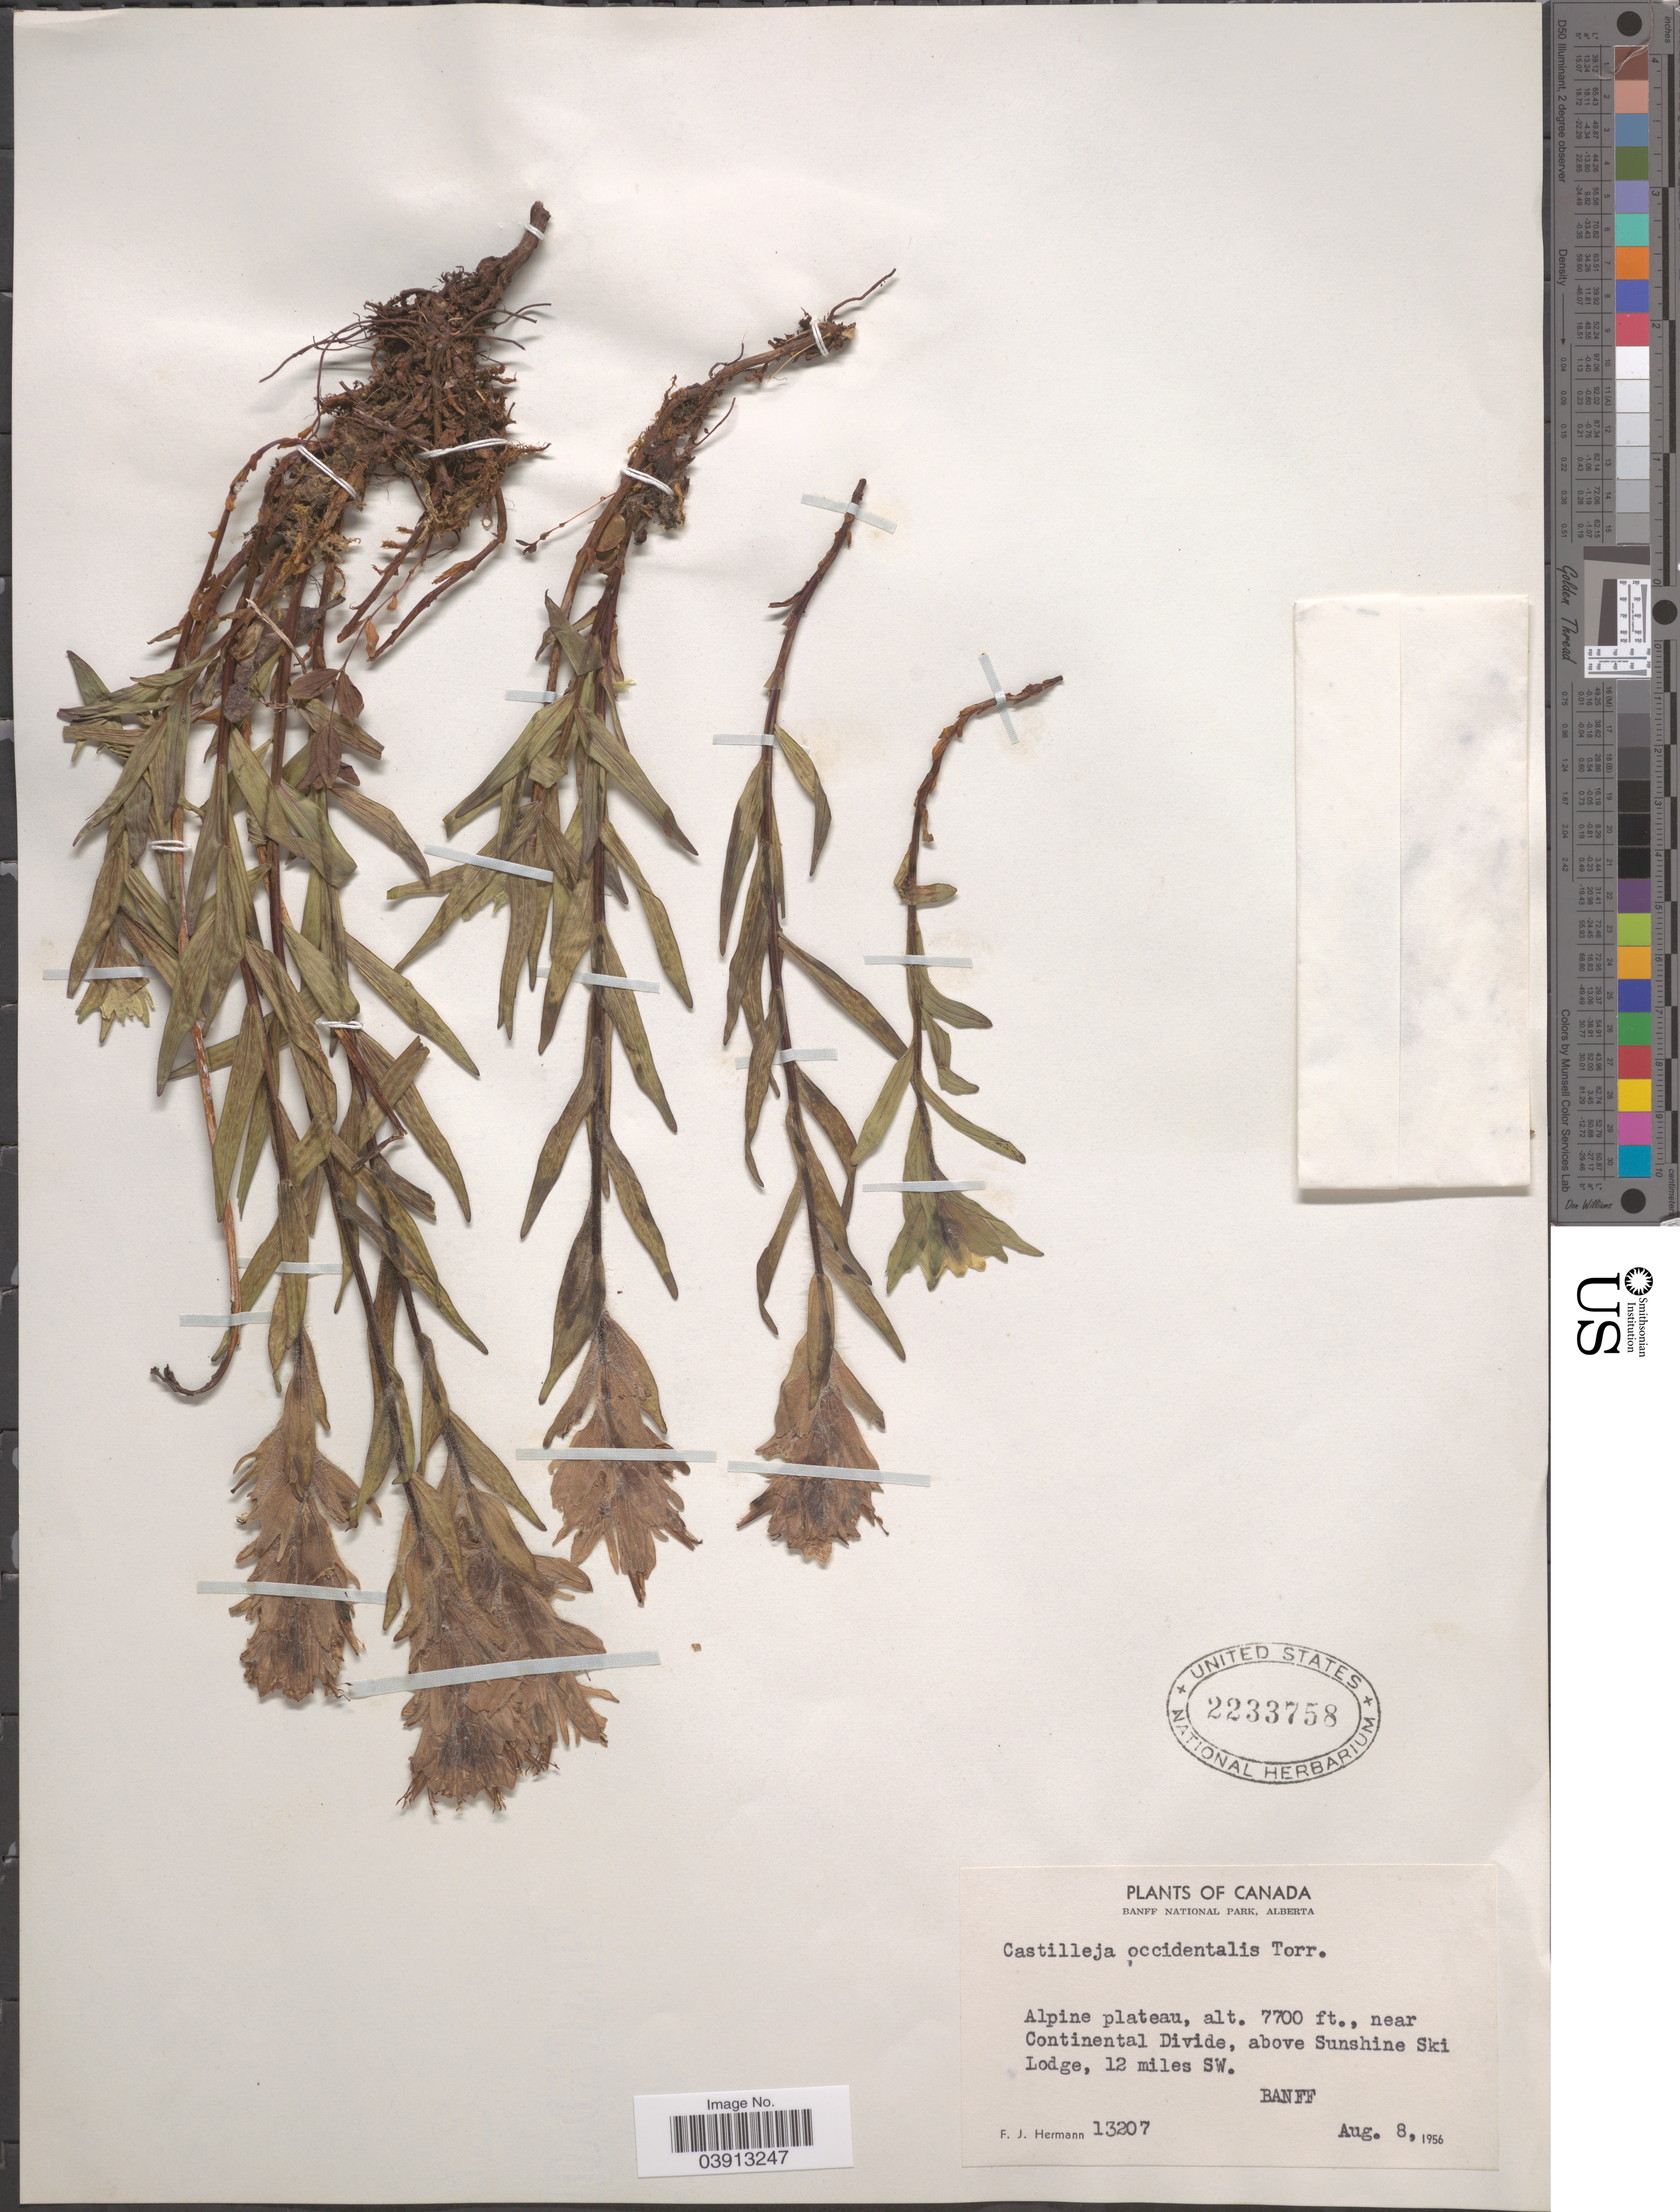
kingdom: Plantae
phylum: Tracheophyta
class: Magnoliopsida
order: Lamiales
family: Orobanchaceae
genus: Castilleja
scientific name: Castilleja occidentalis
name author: Torr.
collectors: F. J. Hermann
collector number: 13207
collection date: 1956-08-08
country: Canada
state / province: Alberta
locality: Banff National Park. Alpine plateau, near Continental Divide, above Sunshine Ski Lodge, 12 miles SW. Banff.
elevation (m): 2347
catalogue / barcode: US 2233758